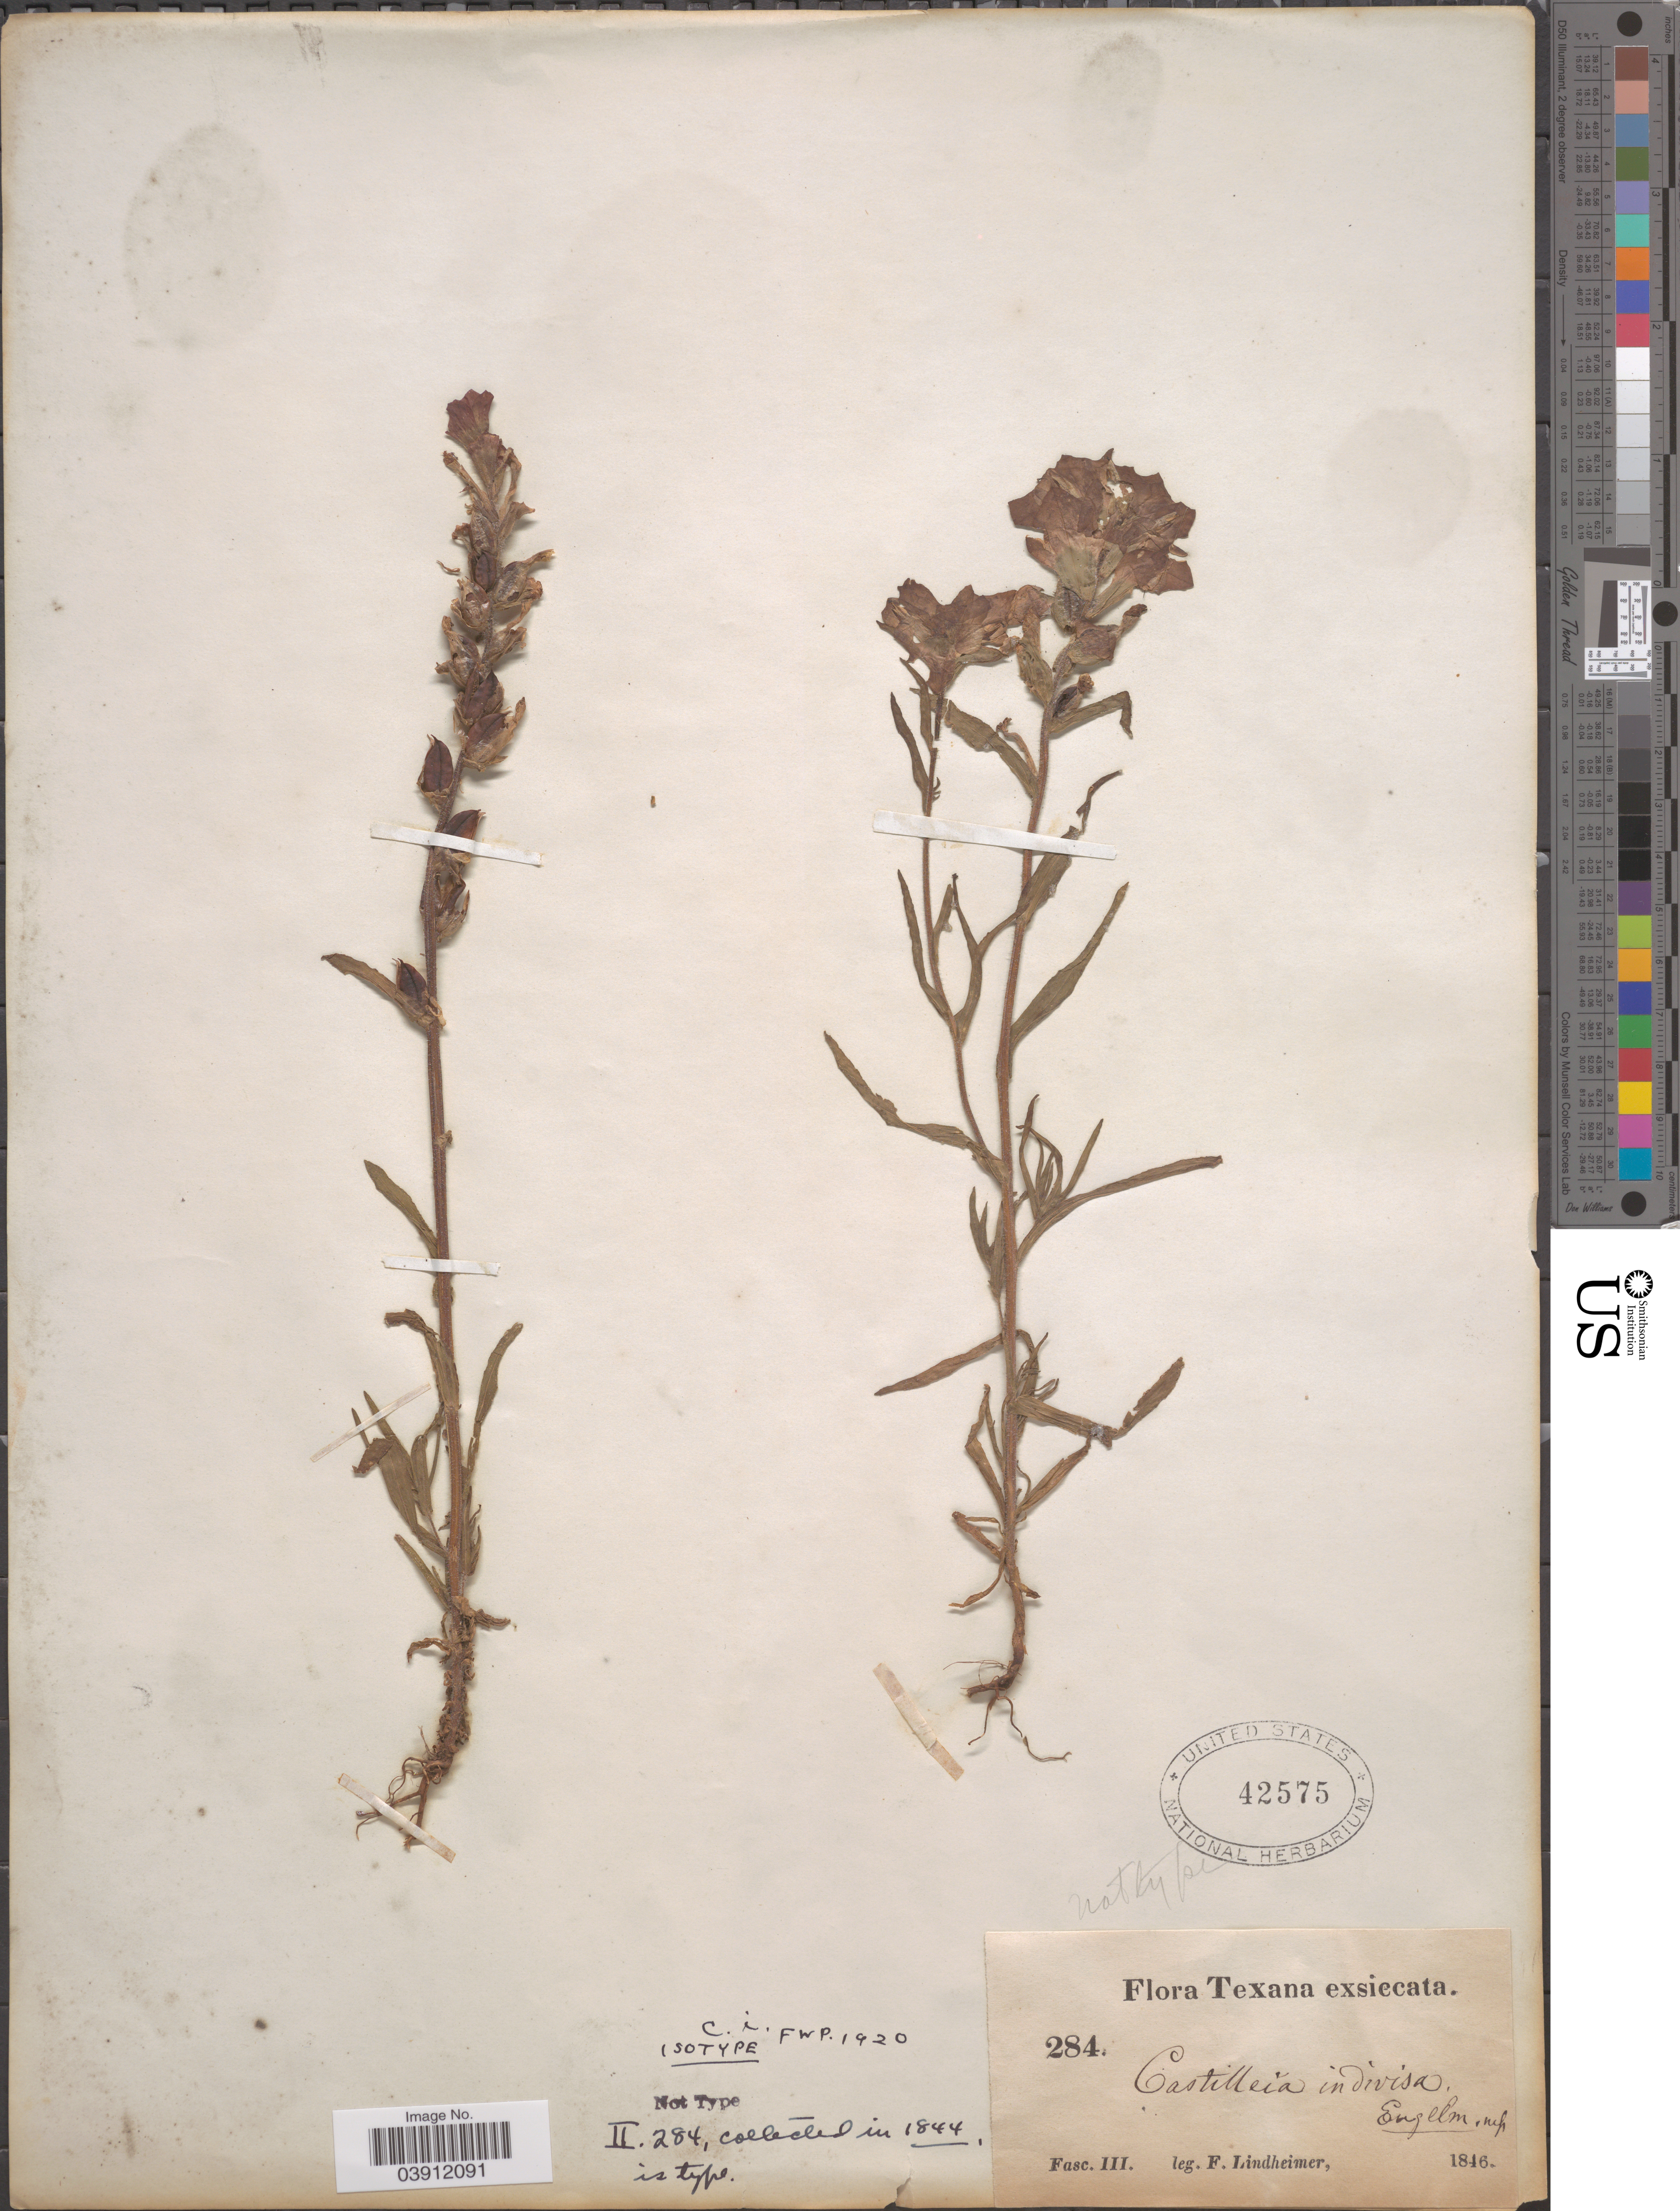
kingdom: Plantae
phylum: Tracheophyta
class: Magnoliopsida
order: Lamiales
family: Orobanchaceae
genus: Castilleja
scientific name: Castilleja indivisa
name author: Engelm. in Engelm. & A. Gray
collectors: F. Lindheimer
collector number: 284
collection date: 1846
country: United States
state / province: Texas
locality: Fasc. III.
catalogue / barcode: US 42575